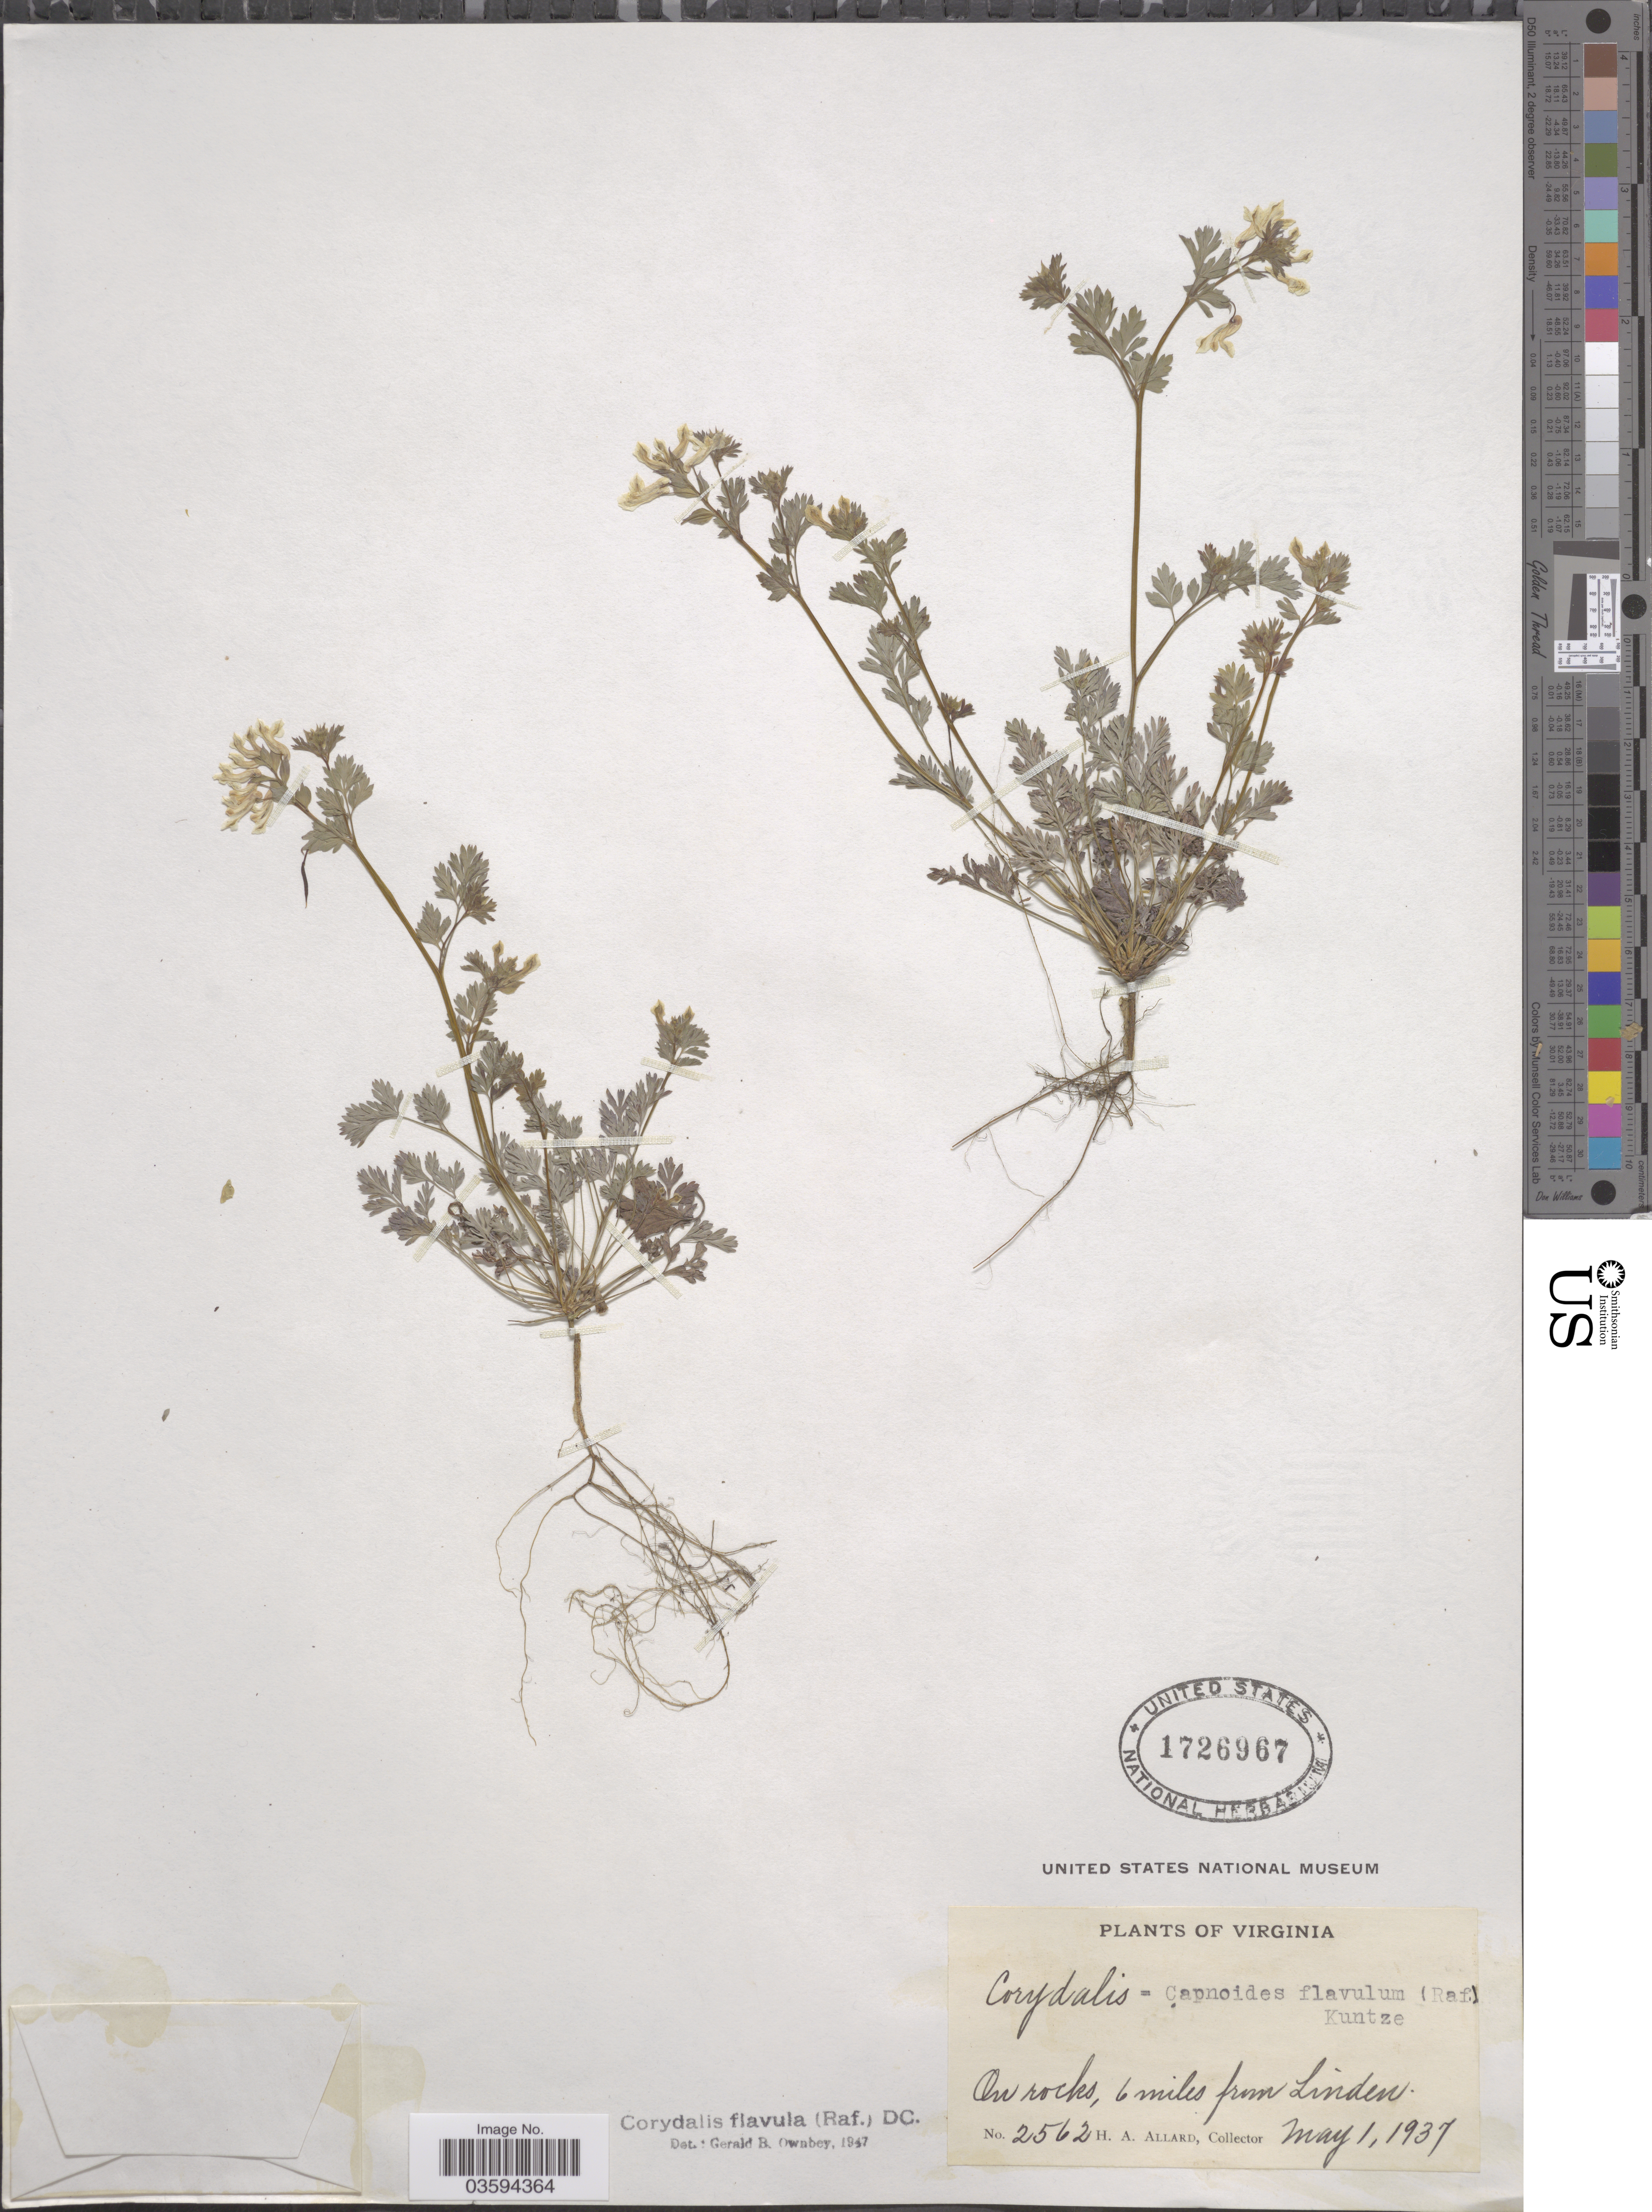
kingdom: Plantae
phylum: Tracheophyta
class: Magnoliopsida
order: Ranunculales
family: Papaveraceae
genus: Corydalis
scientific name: Corydalis flavula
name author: (Raf.) DC.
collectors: H. A. Allard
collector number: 2562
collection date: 1937-05-01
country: United States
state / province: Virginia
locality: On rocks, 6 miles from Linden.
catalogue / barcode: US 1726967